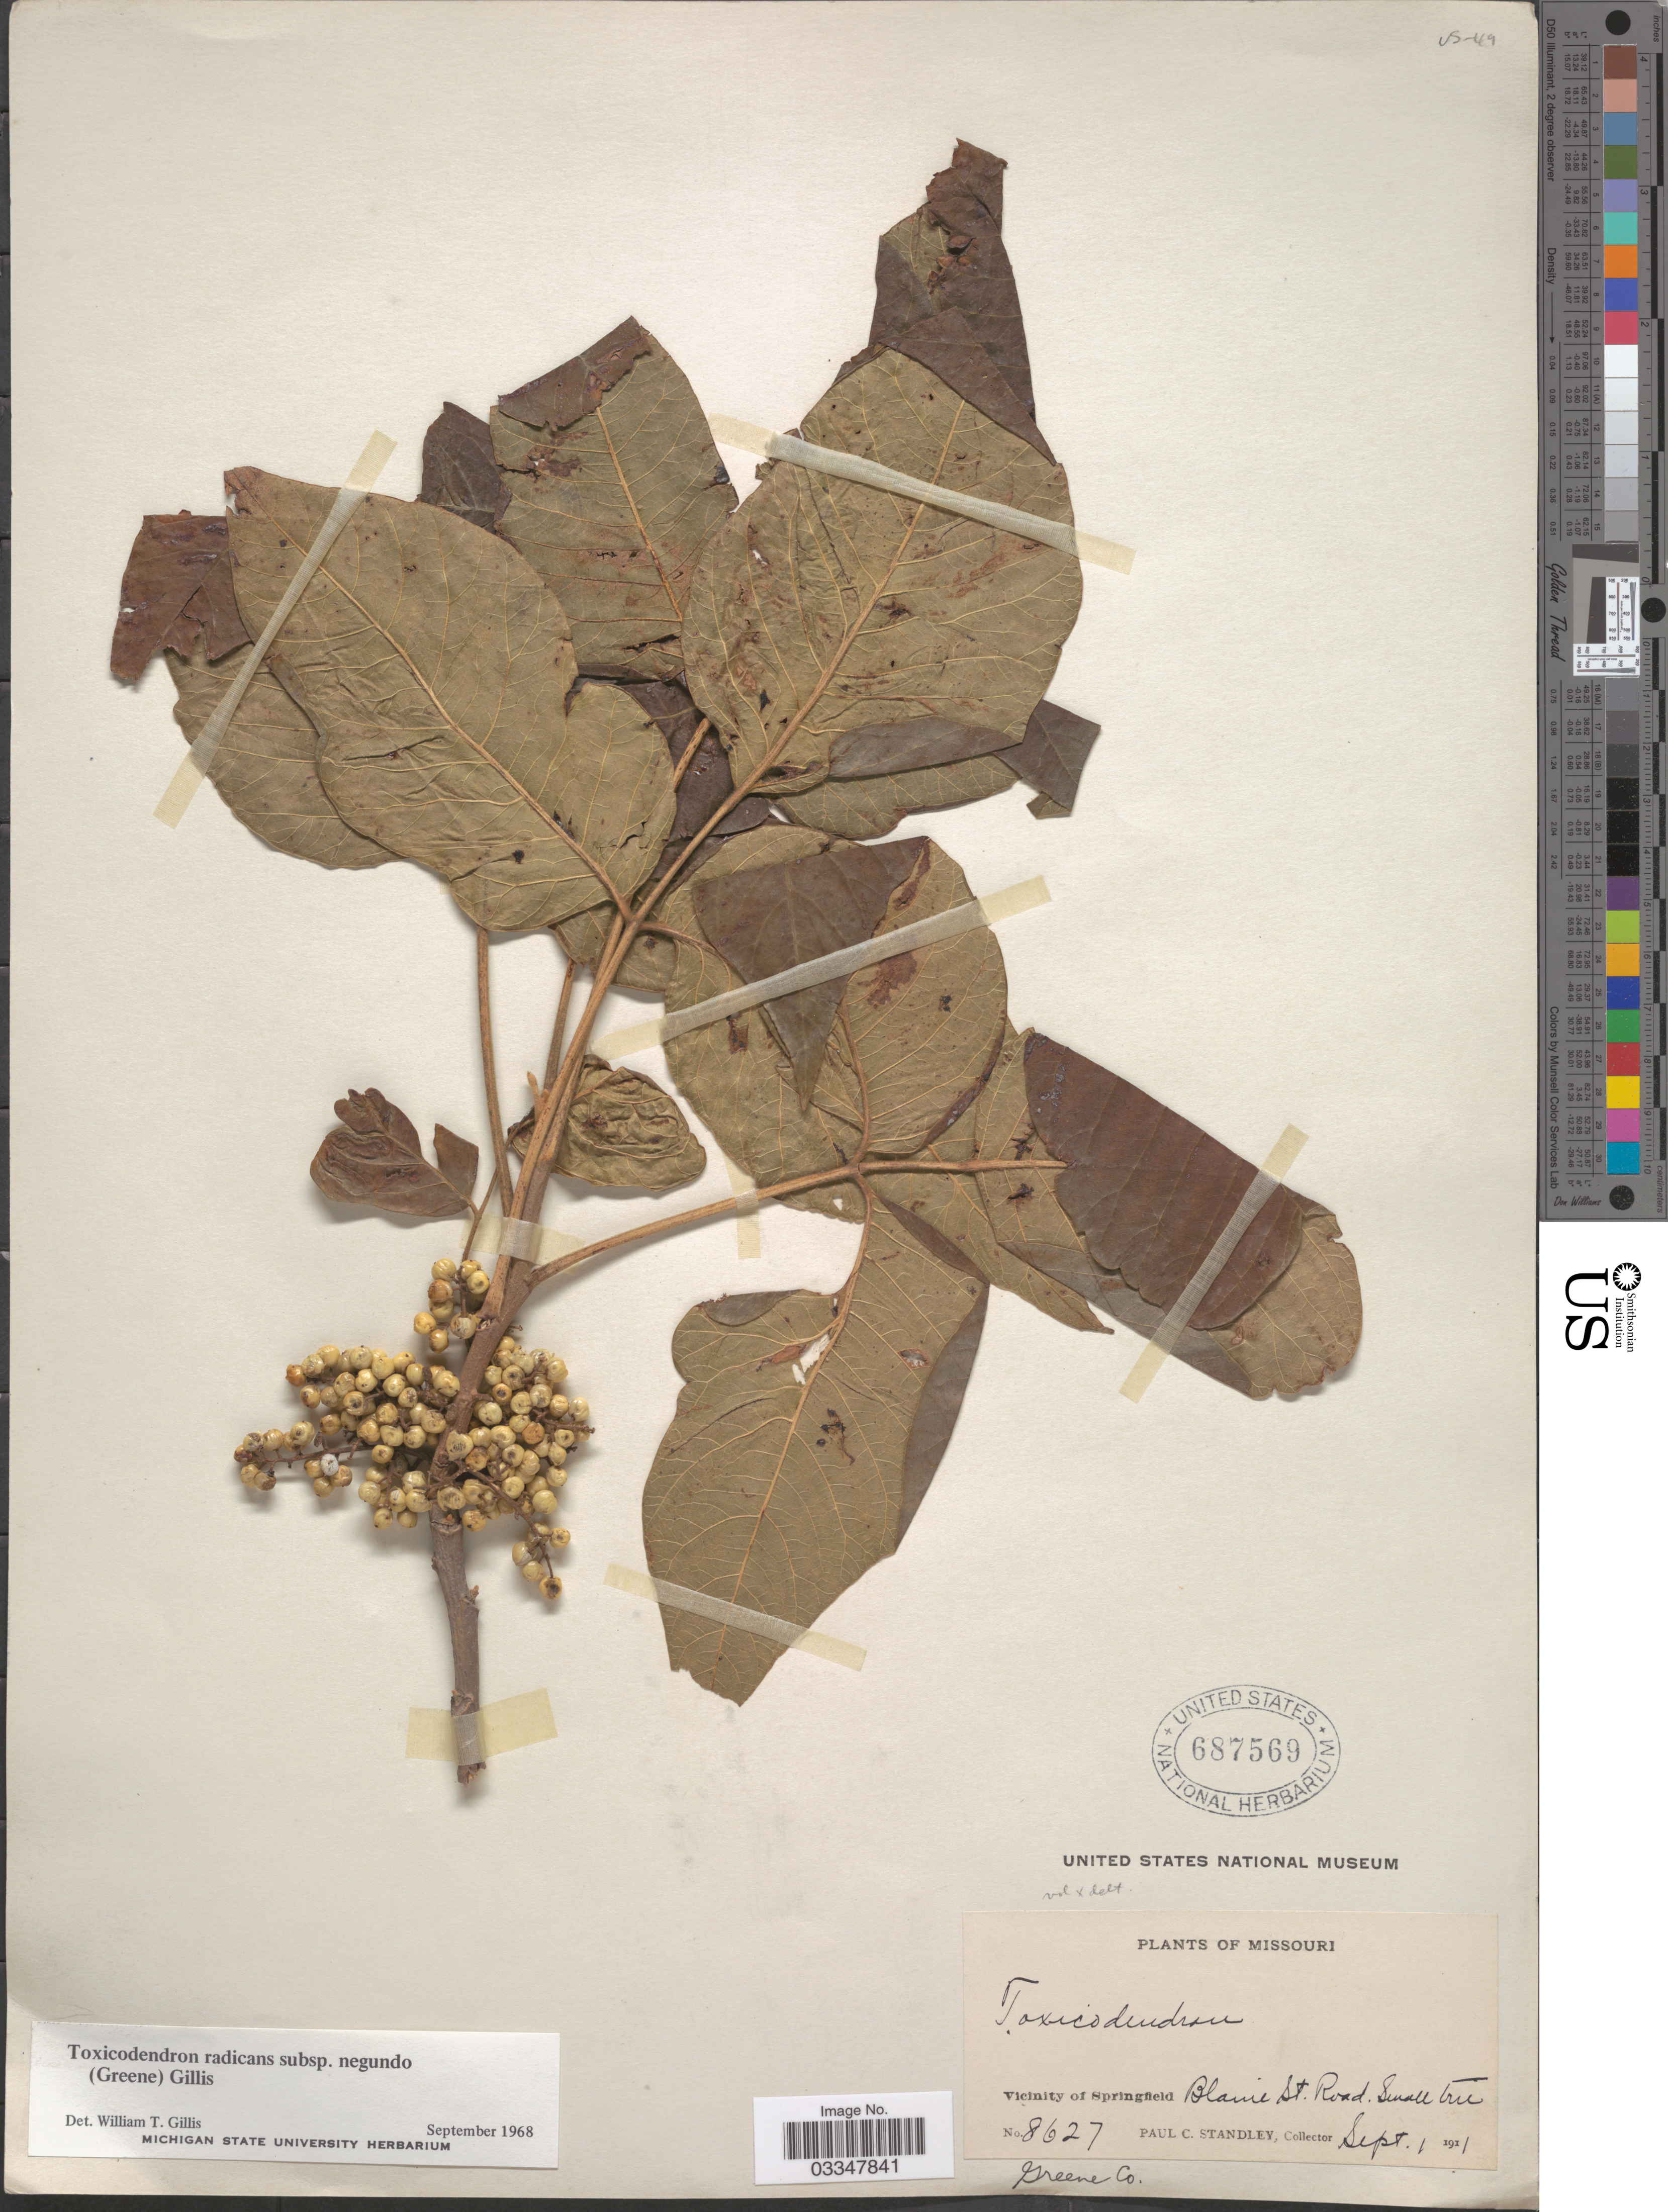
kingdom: Plantae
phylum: Tracheophyta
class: Magnoliopsida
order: Sapindales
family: Anacardiaceae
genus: Toxicodendron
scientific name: Toxicodendron radicans subsp. negundo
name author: (Greene) Gillis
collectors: P. C. Standley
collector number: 8627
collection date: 1911-09-01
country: United States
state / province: Missouri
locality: Vicinity of Springfield. Blaine St. Road. Greene Co.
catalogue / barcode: US 687569